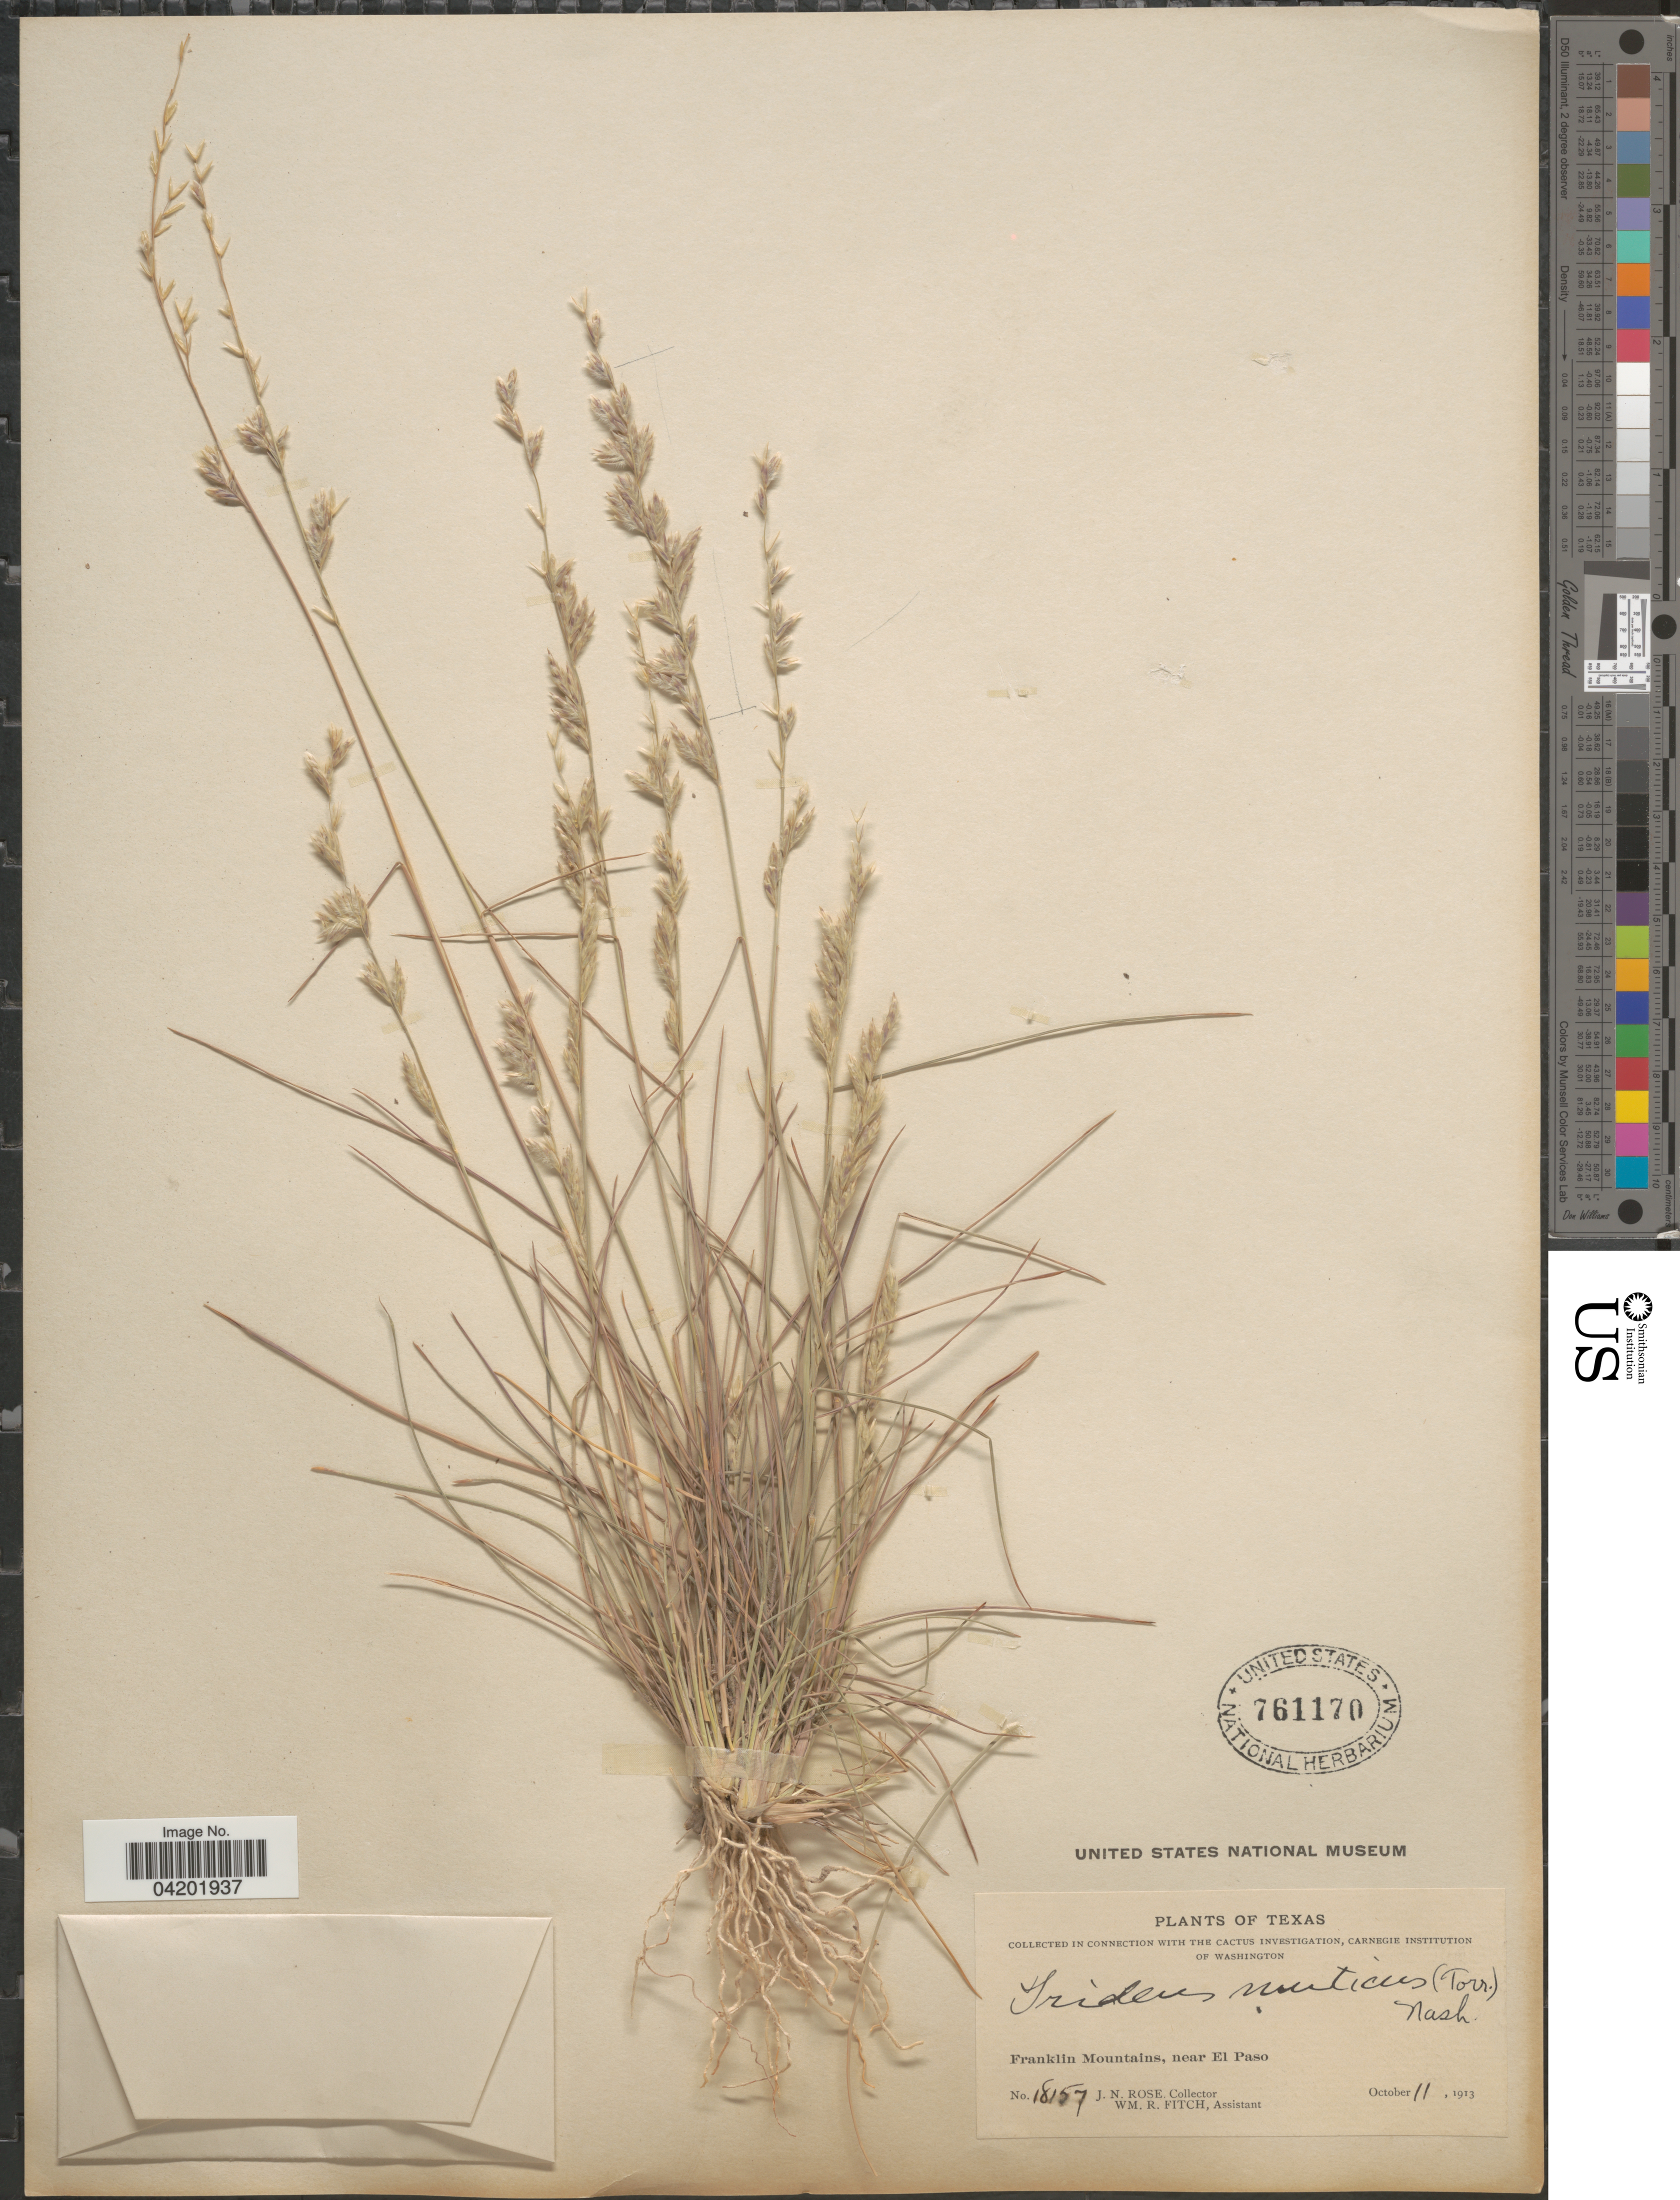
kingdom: Plantae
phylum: Tracheophyta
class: Liliopsida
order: Poales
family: Poaceae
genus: Tridentopsis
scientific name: Tridentopsis mutica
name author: (Torr.) P.M. Peterson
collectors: J. N. Rose & W. R. Fitch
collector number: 18157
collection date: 1913-10-11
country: United States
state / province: Texas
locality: Franklin Mountains, near El Paso.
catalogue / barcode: US 761170